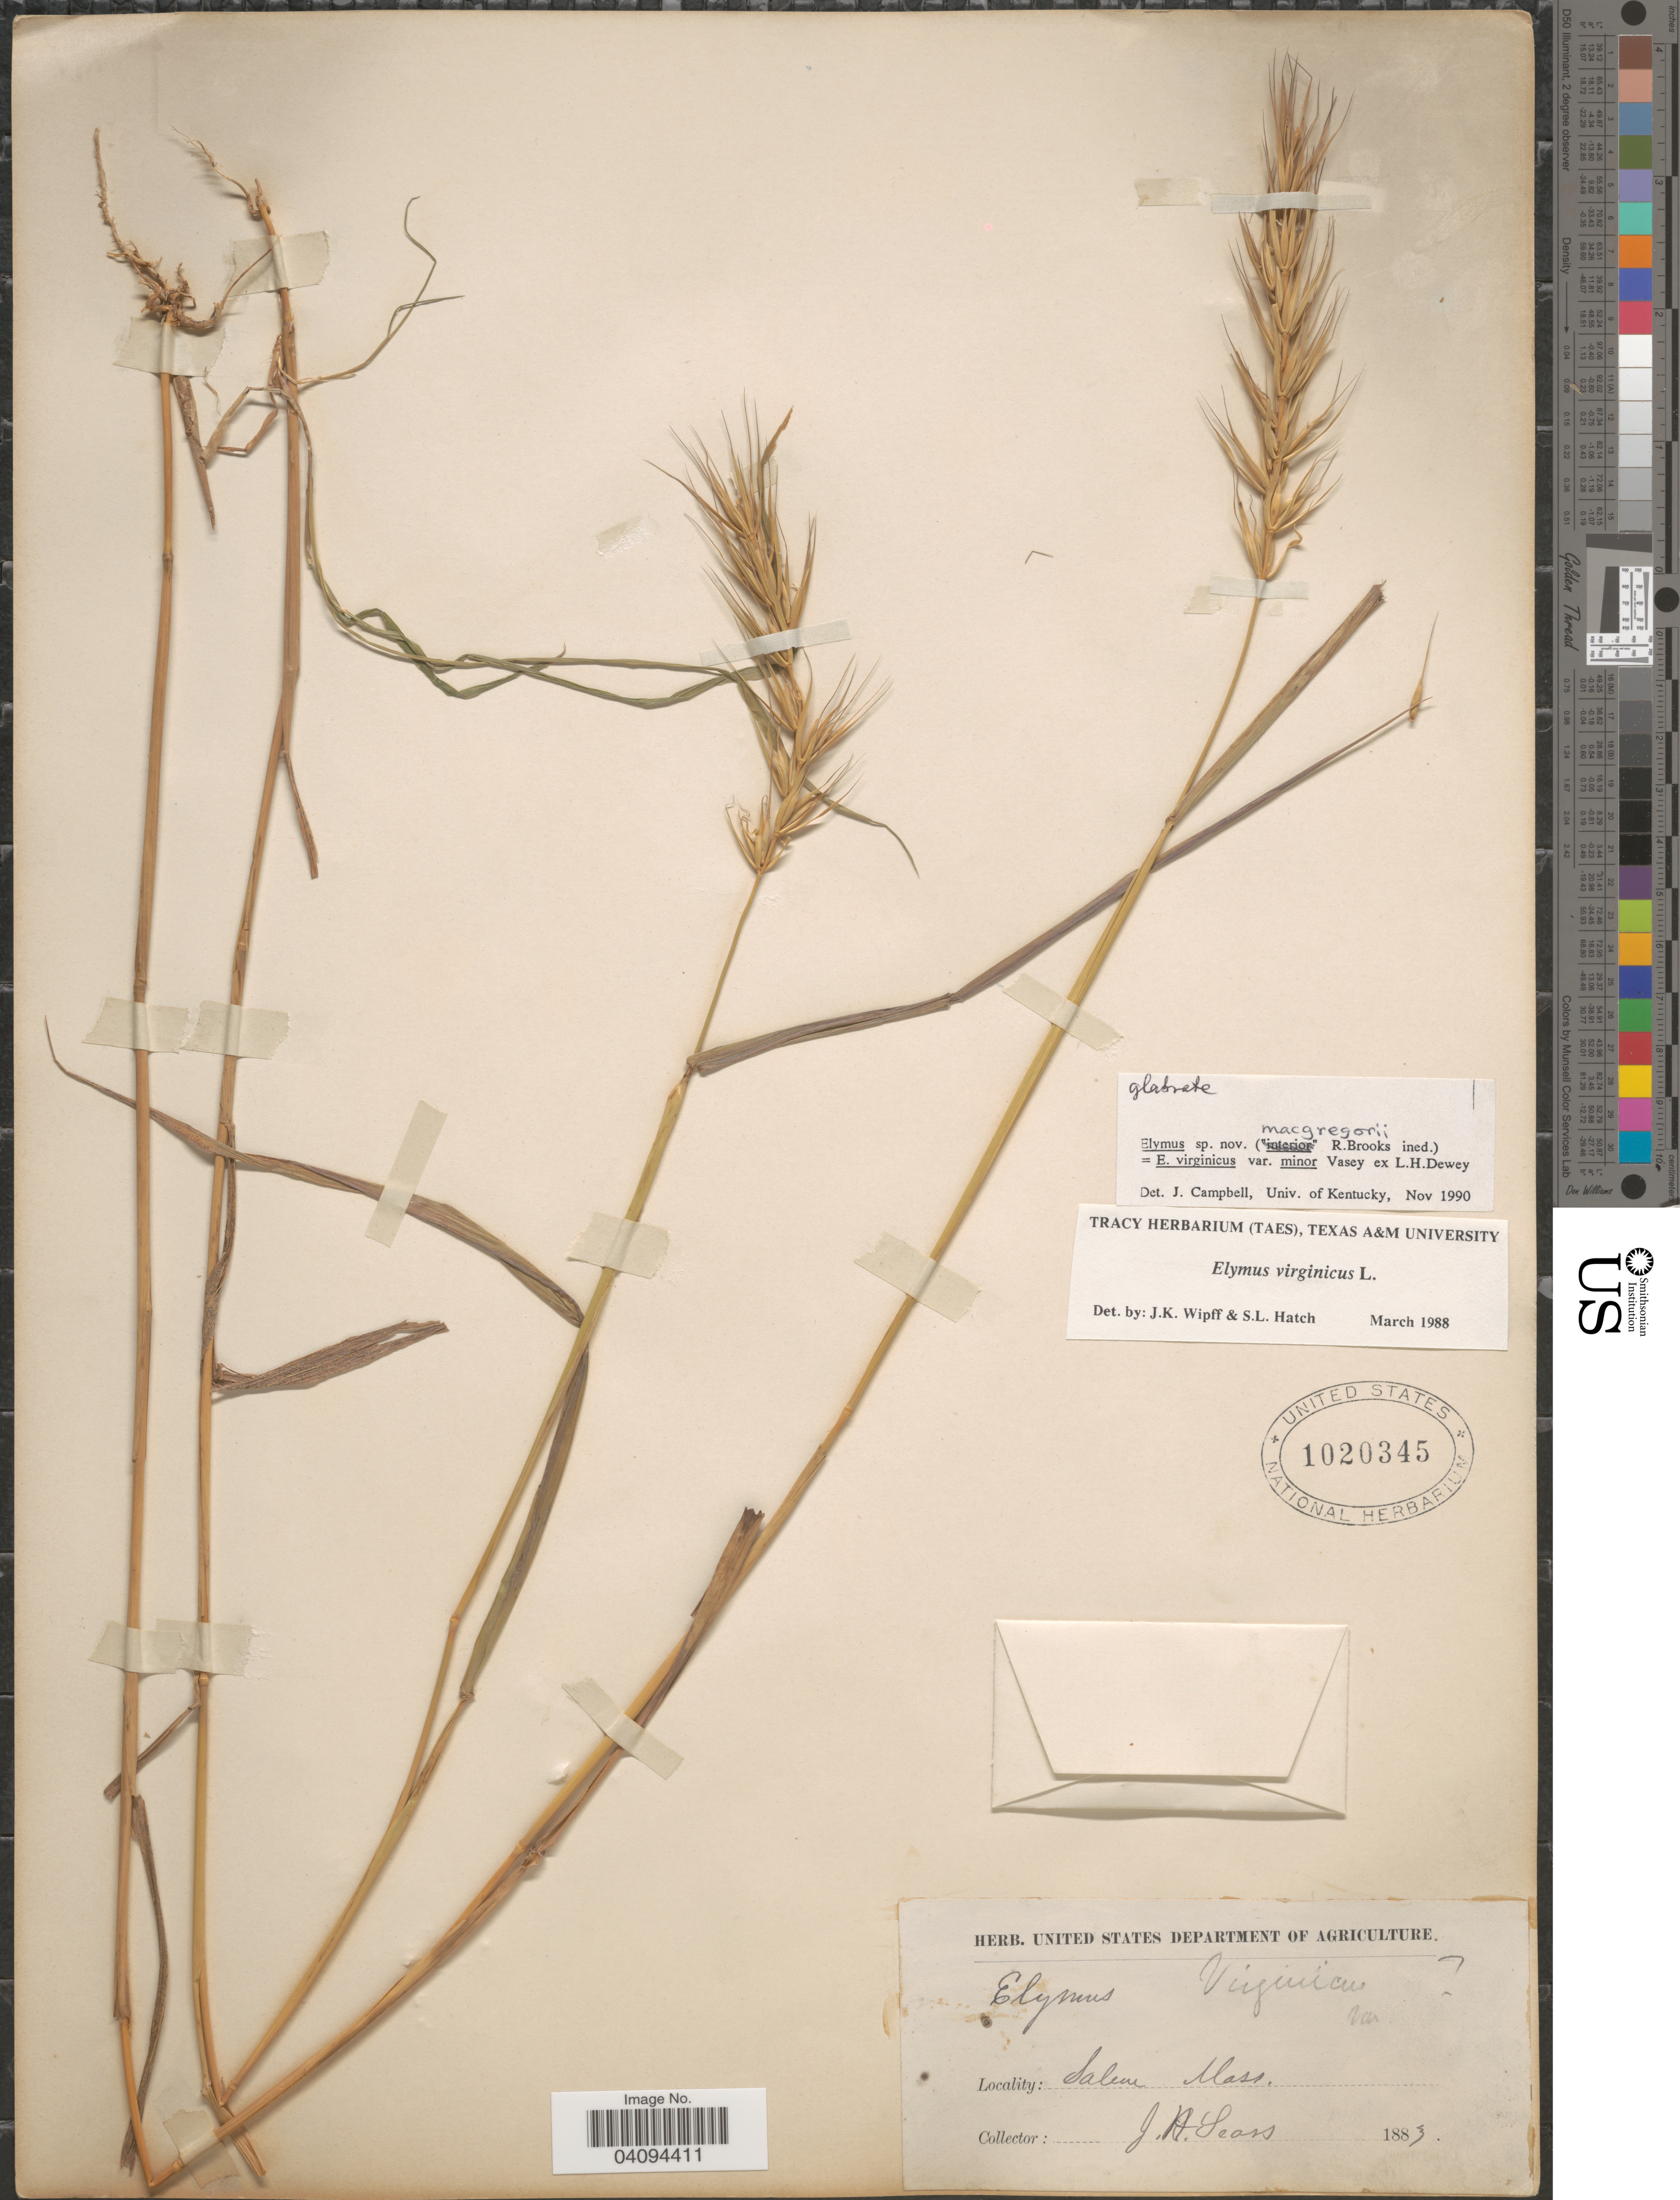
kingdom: Plantae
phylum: Tracheophyta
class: Liliopsida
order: Poales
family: Poaceae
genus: Elymus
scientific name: Elymus macgregorii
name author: R.E. Brooks & J.J.N. Campb.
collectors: J. Sears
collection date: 1883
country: United States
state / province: Massachusetts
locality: Salem.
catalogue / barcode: US 1020345